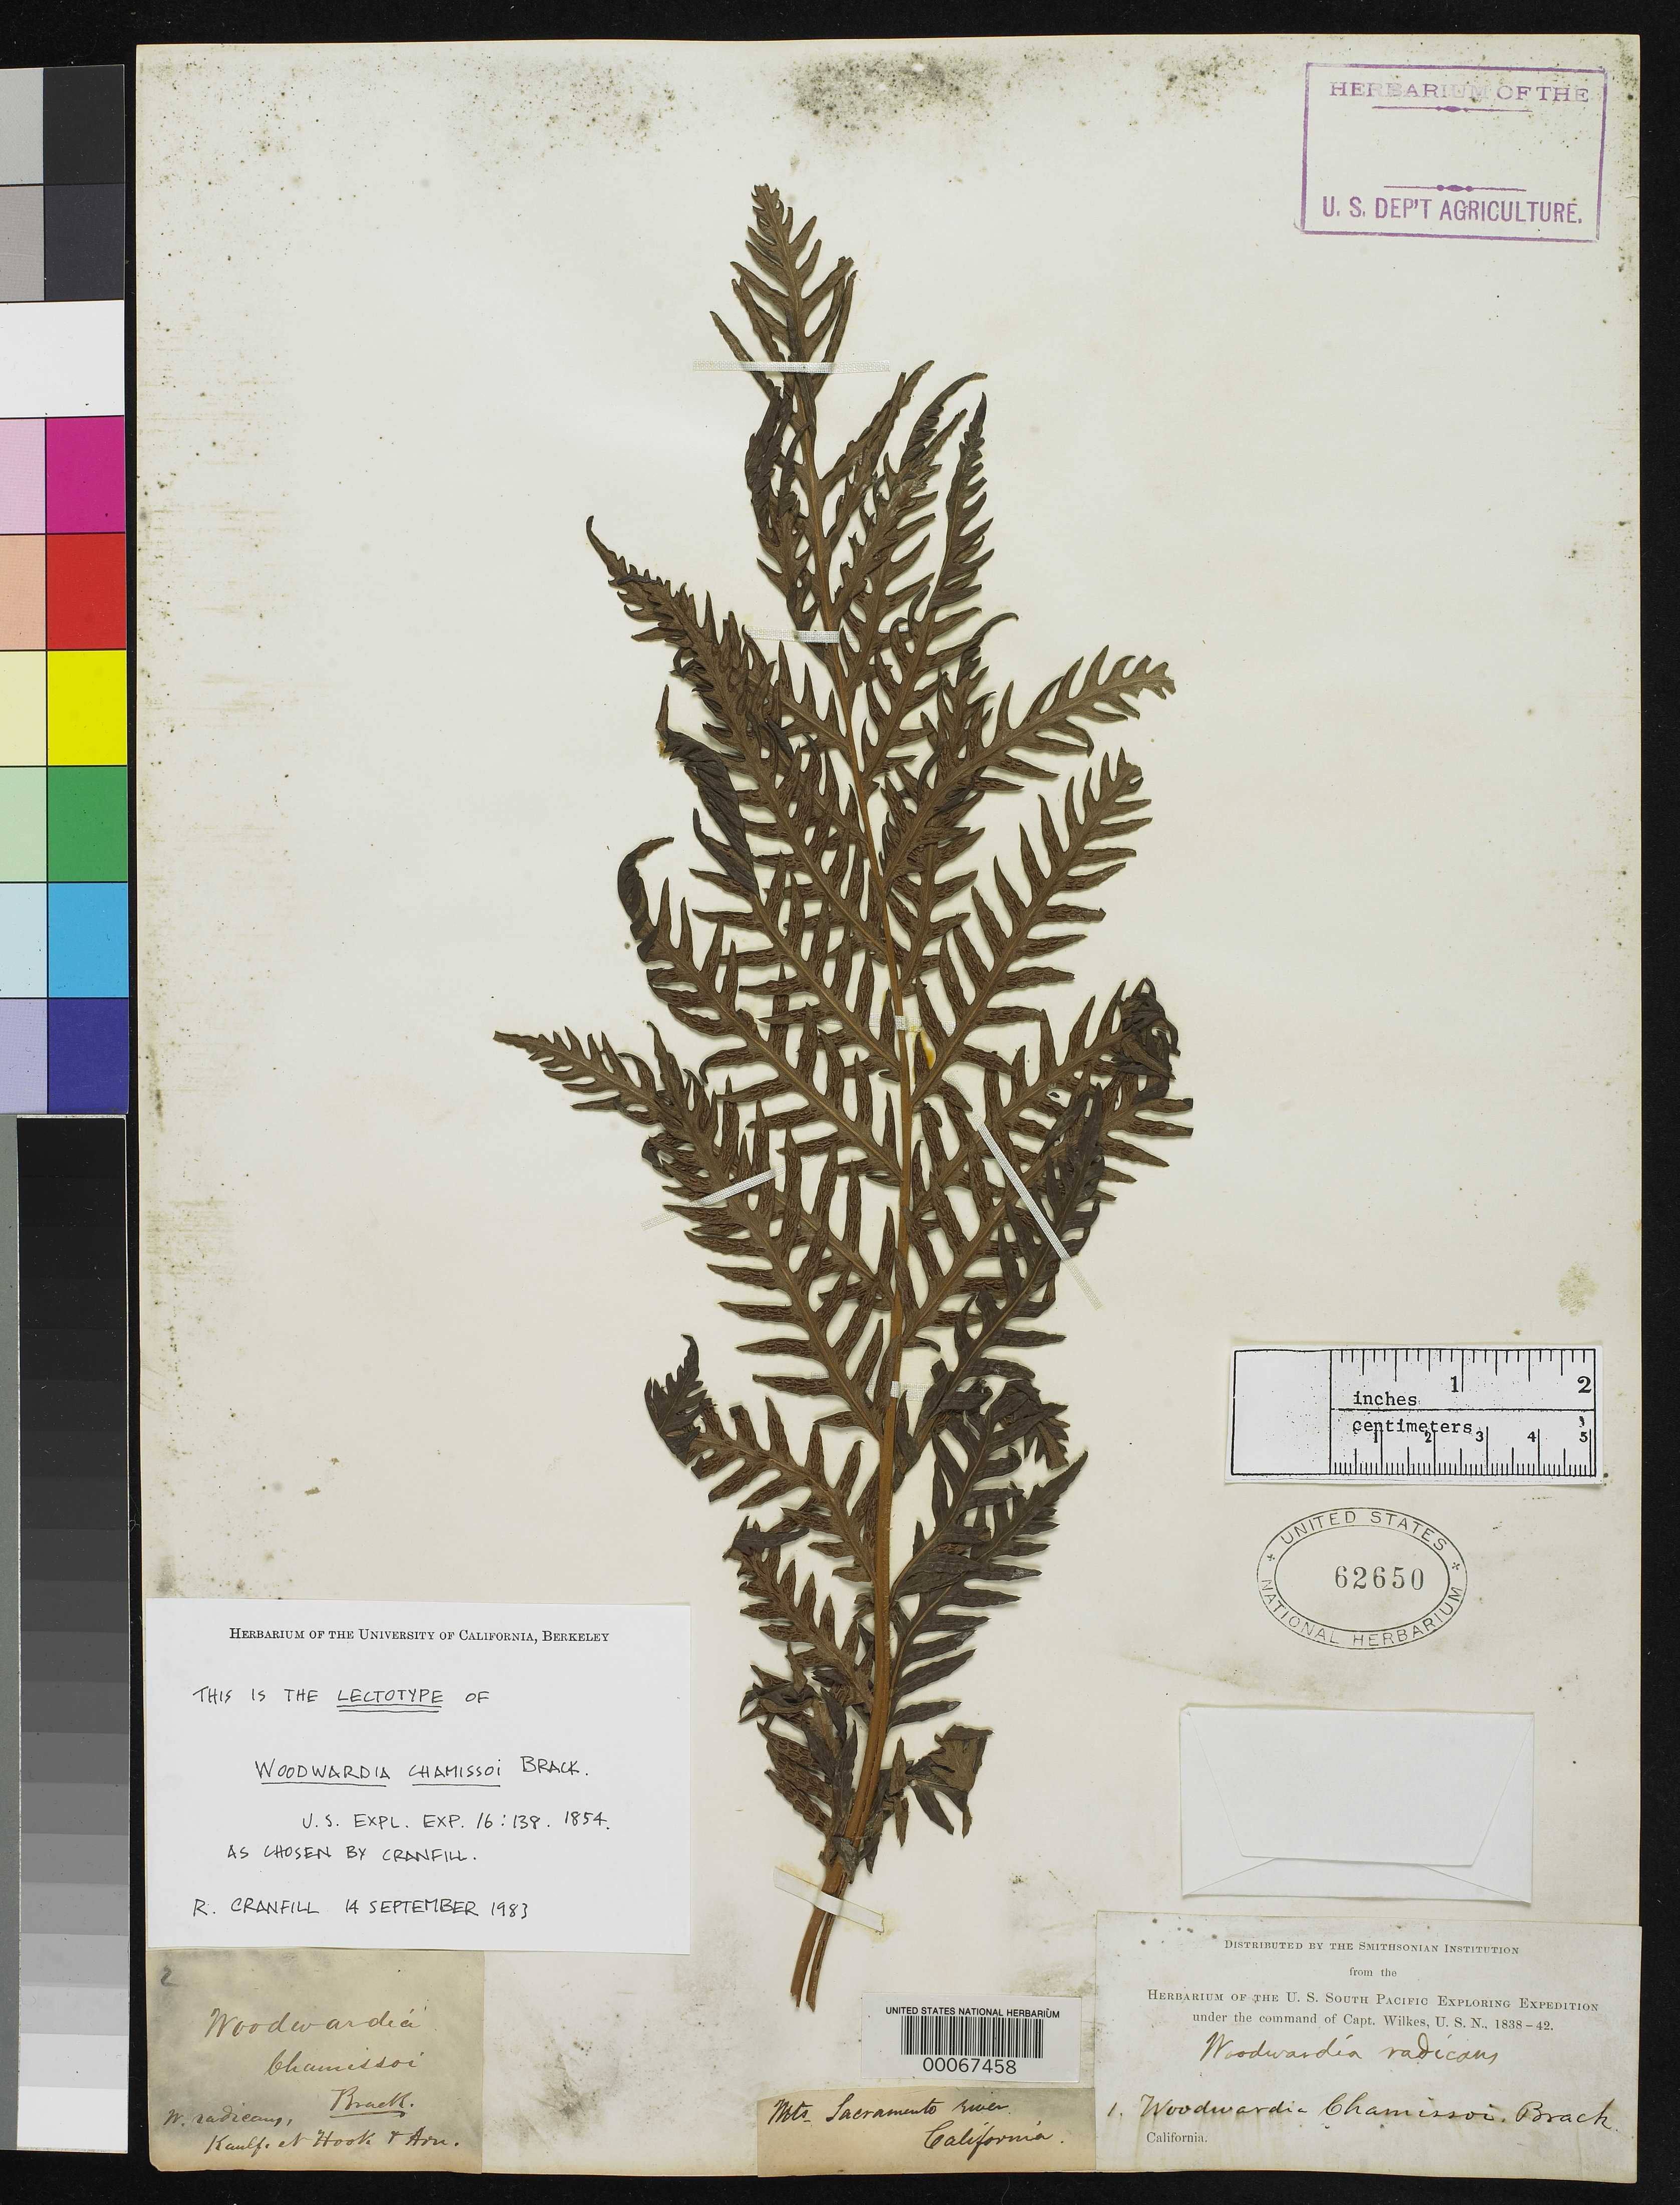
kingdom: Plantae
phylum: Tracheophyta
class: Polypodiopsida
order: Polypodiales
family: Blechnaceae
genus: Woodwardia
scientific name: Woodwardia chamissoi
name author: Brack. in Wilkes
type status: Holotype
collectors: Wilkes Explor. Exped.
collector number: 1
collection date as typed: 1838 to -- --- 1842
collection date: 1838/1842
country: United States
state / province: California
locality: Mts. Sacramento River.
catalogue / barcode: US 62650